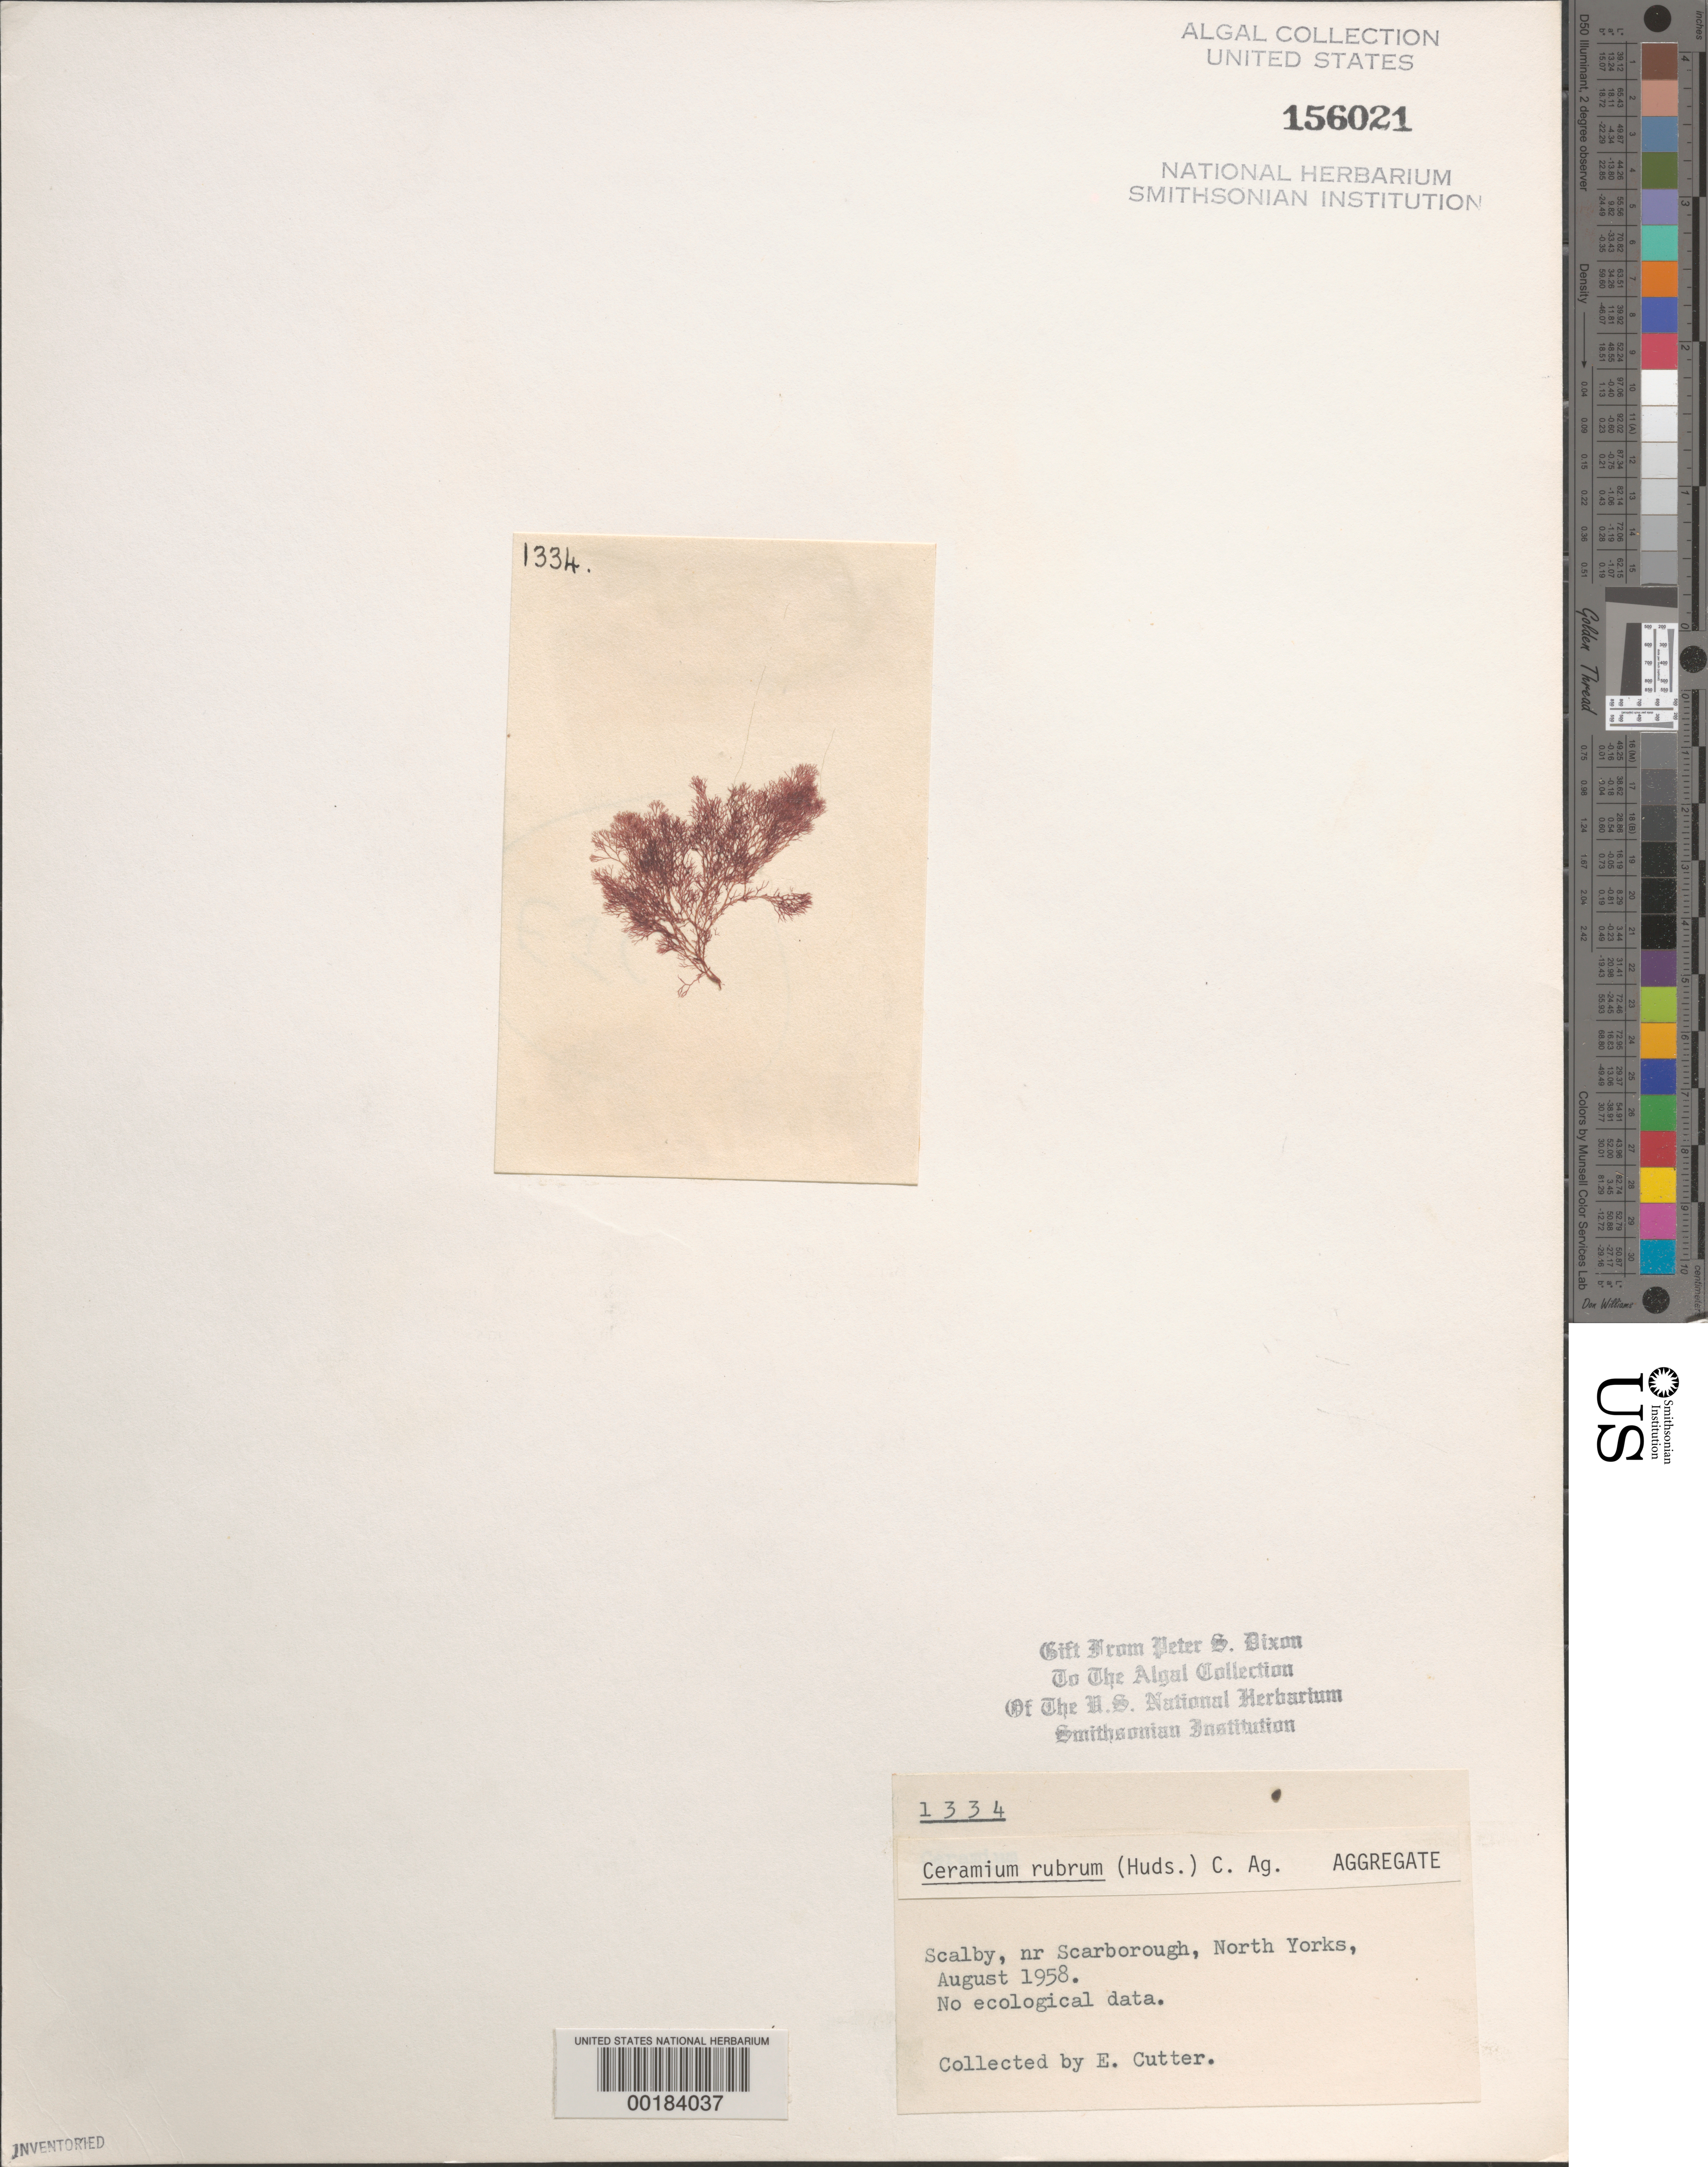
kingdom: Plantae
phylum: Rhodophyta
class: Florideophyceae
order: Ceramiales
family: Ceramiaceae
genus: Ceramium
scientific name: Ceramium rubrum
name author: C. Agardh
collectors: E. Cutter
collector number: PSD 1334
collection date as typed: Aug 1958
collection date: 1958-08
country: United Kingdom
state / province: England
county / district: North Yorkshire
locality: Scalby, near Scarborough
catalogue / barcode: US 156021